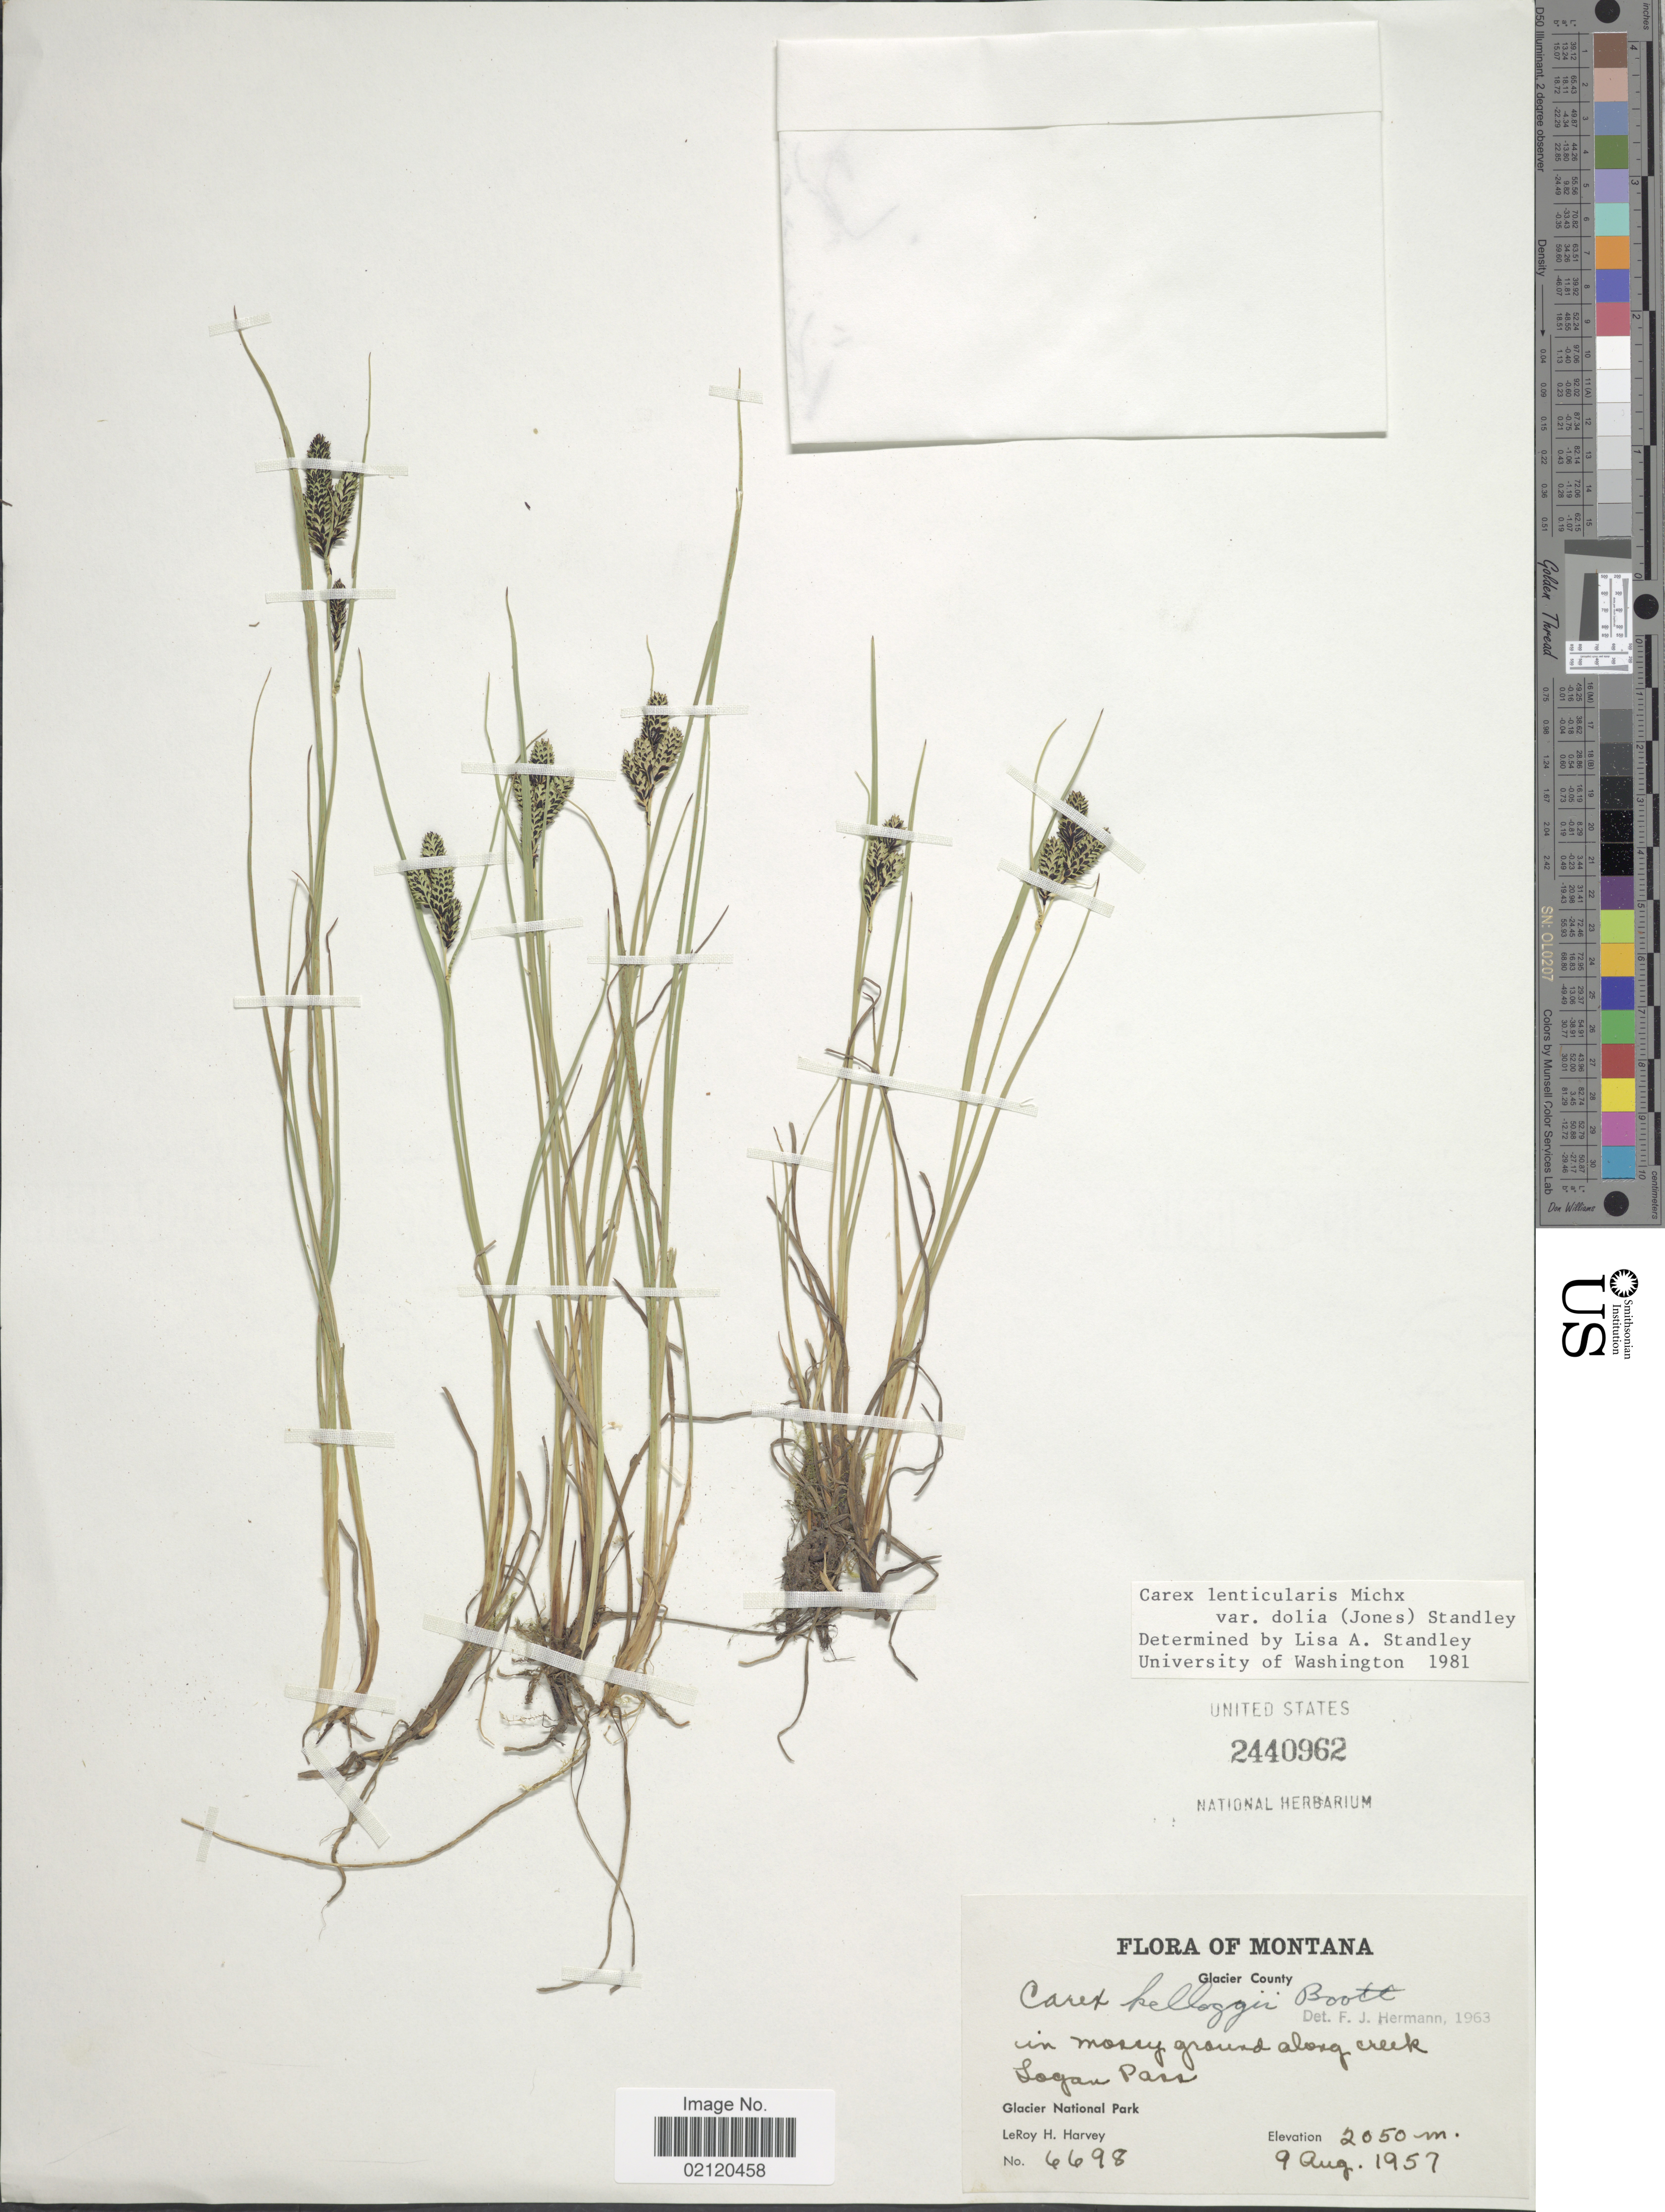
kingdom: Plantae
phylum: Tracheophyta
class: Liliopsida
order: Poales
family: Cyperaceae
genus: Carex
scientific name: Carex plectocarpa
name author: F.J. Herm.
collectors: L. H. Harvey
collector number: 6698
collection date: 1957-08-09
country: United States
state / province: Montana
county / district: Glacier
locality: in mossy ground along creek Logan Pass, Glacier National Park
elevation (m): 2050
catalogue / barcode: US 2440962